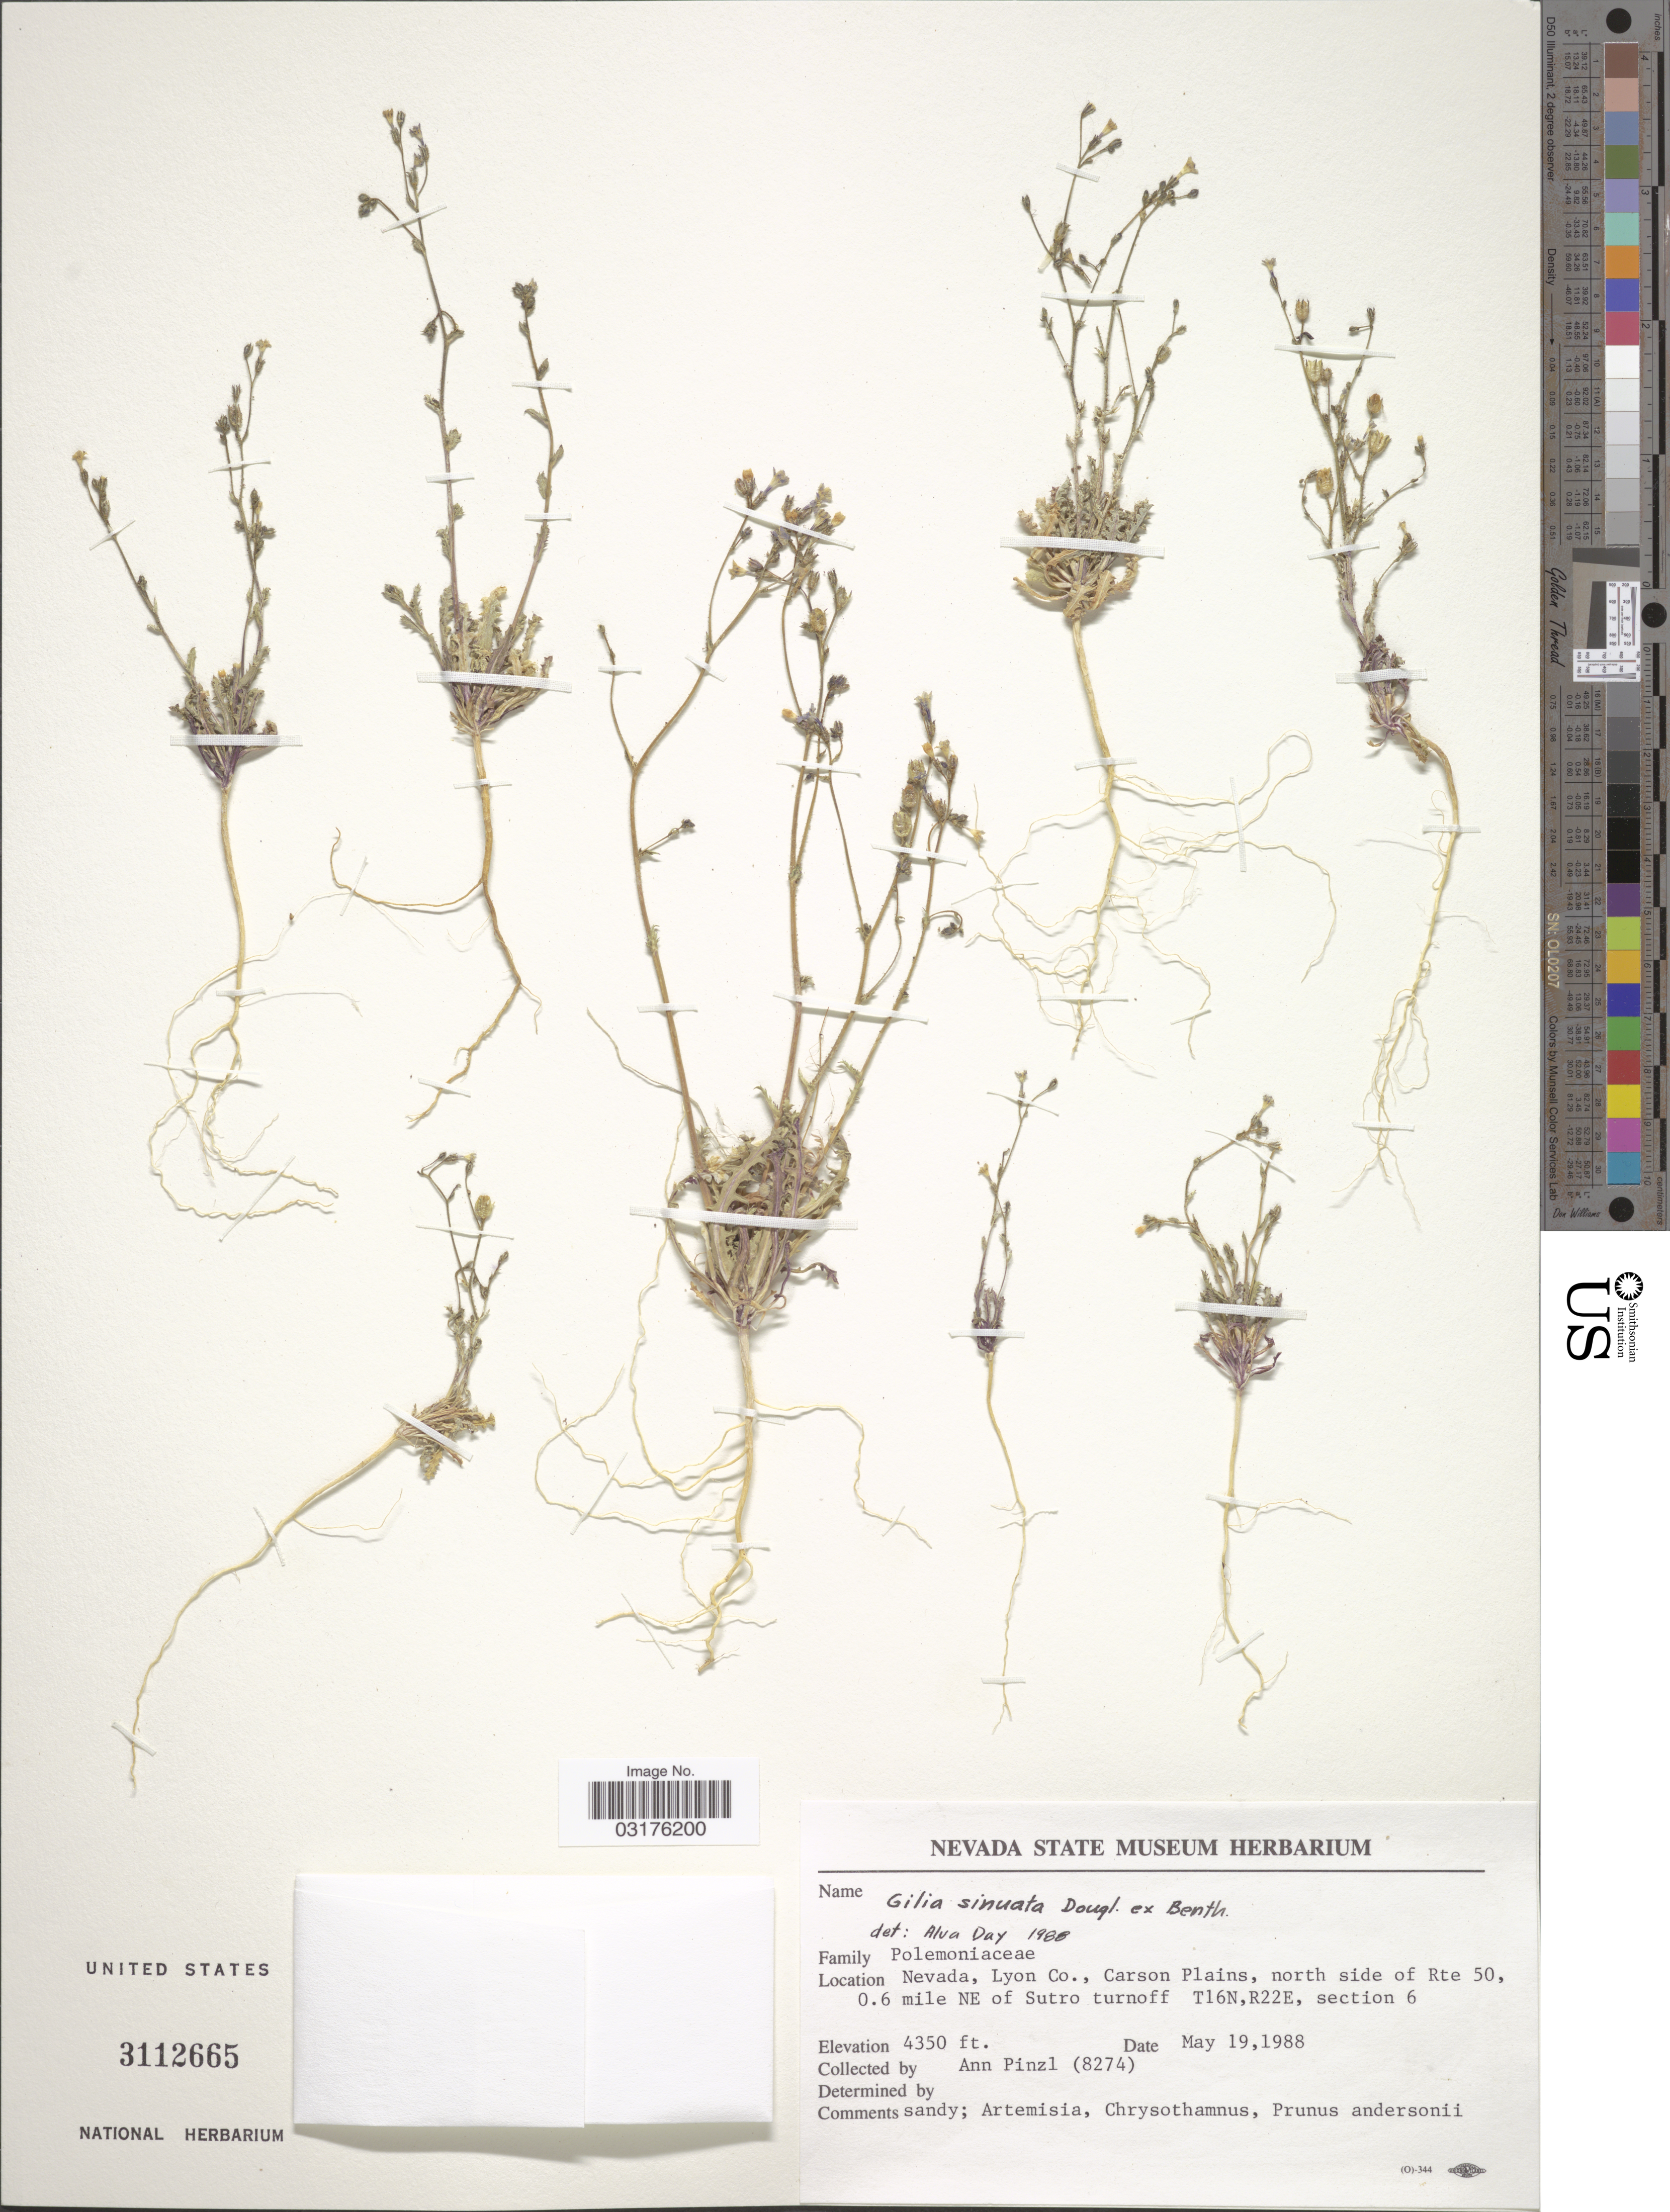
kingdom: Plantae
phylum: Tracheophyta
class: Magnoliopsida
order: Ericales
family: Polemoniaceae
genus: Gilia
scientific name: Gilia sinuata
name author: Douglas ex Benth.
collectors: A. Pinzl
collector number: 8274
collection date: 1988-05-19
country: United States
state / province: Nevada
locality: Lyon Co., Carson Plains, north side of Rte 50, 0.6 mile NE of Sutro turnoff T16N, R22E, section 6.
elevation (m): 1326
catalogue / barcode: US 3112665